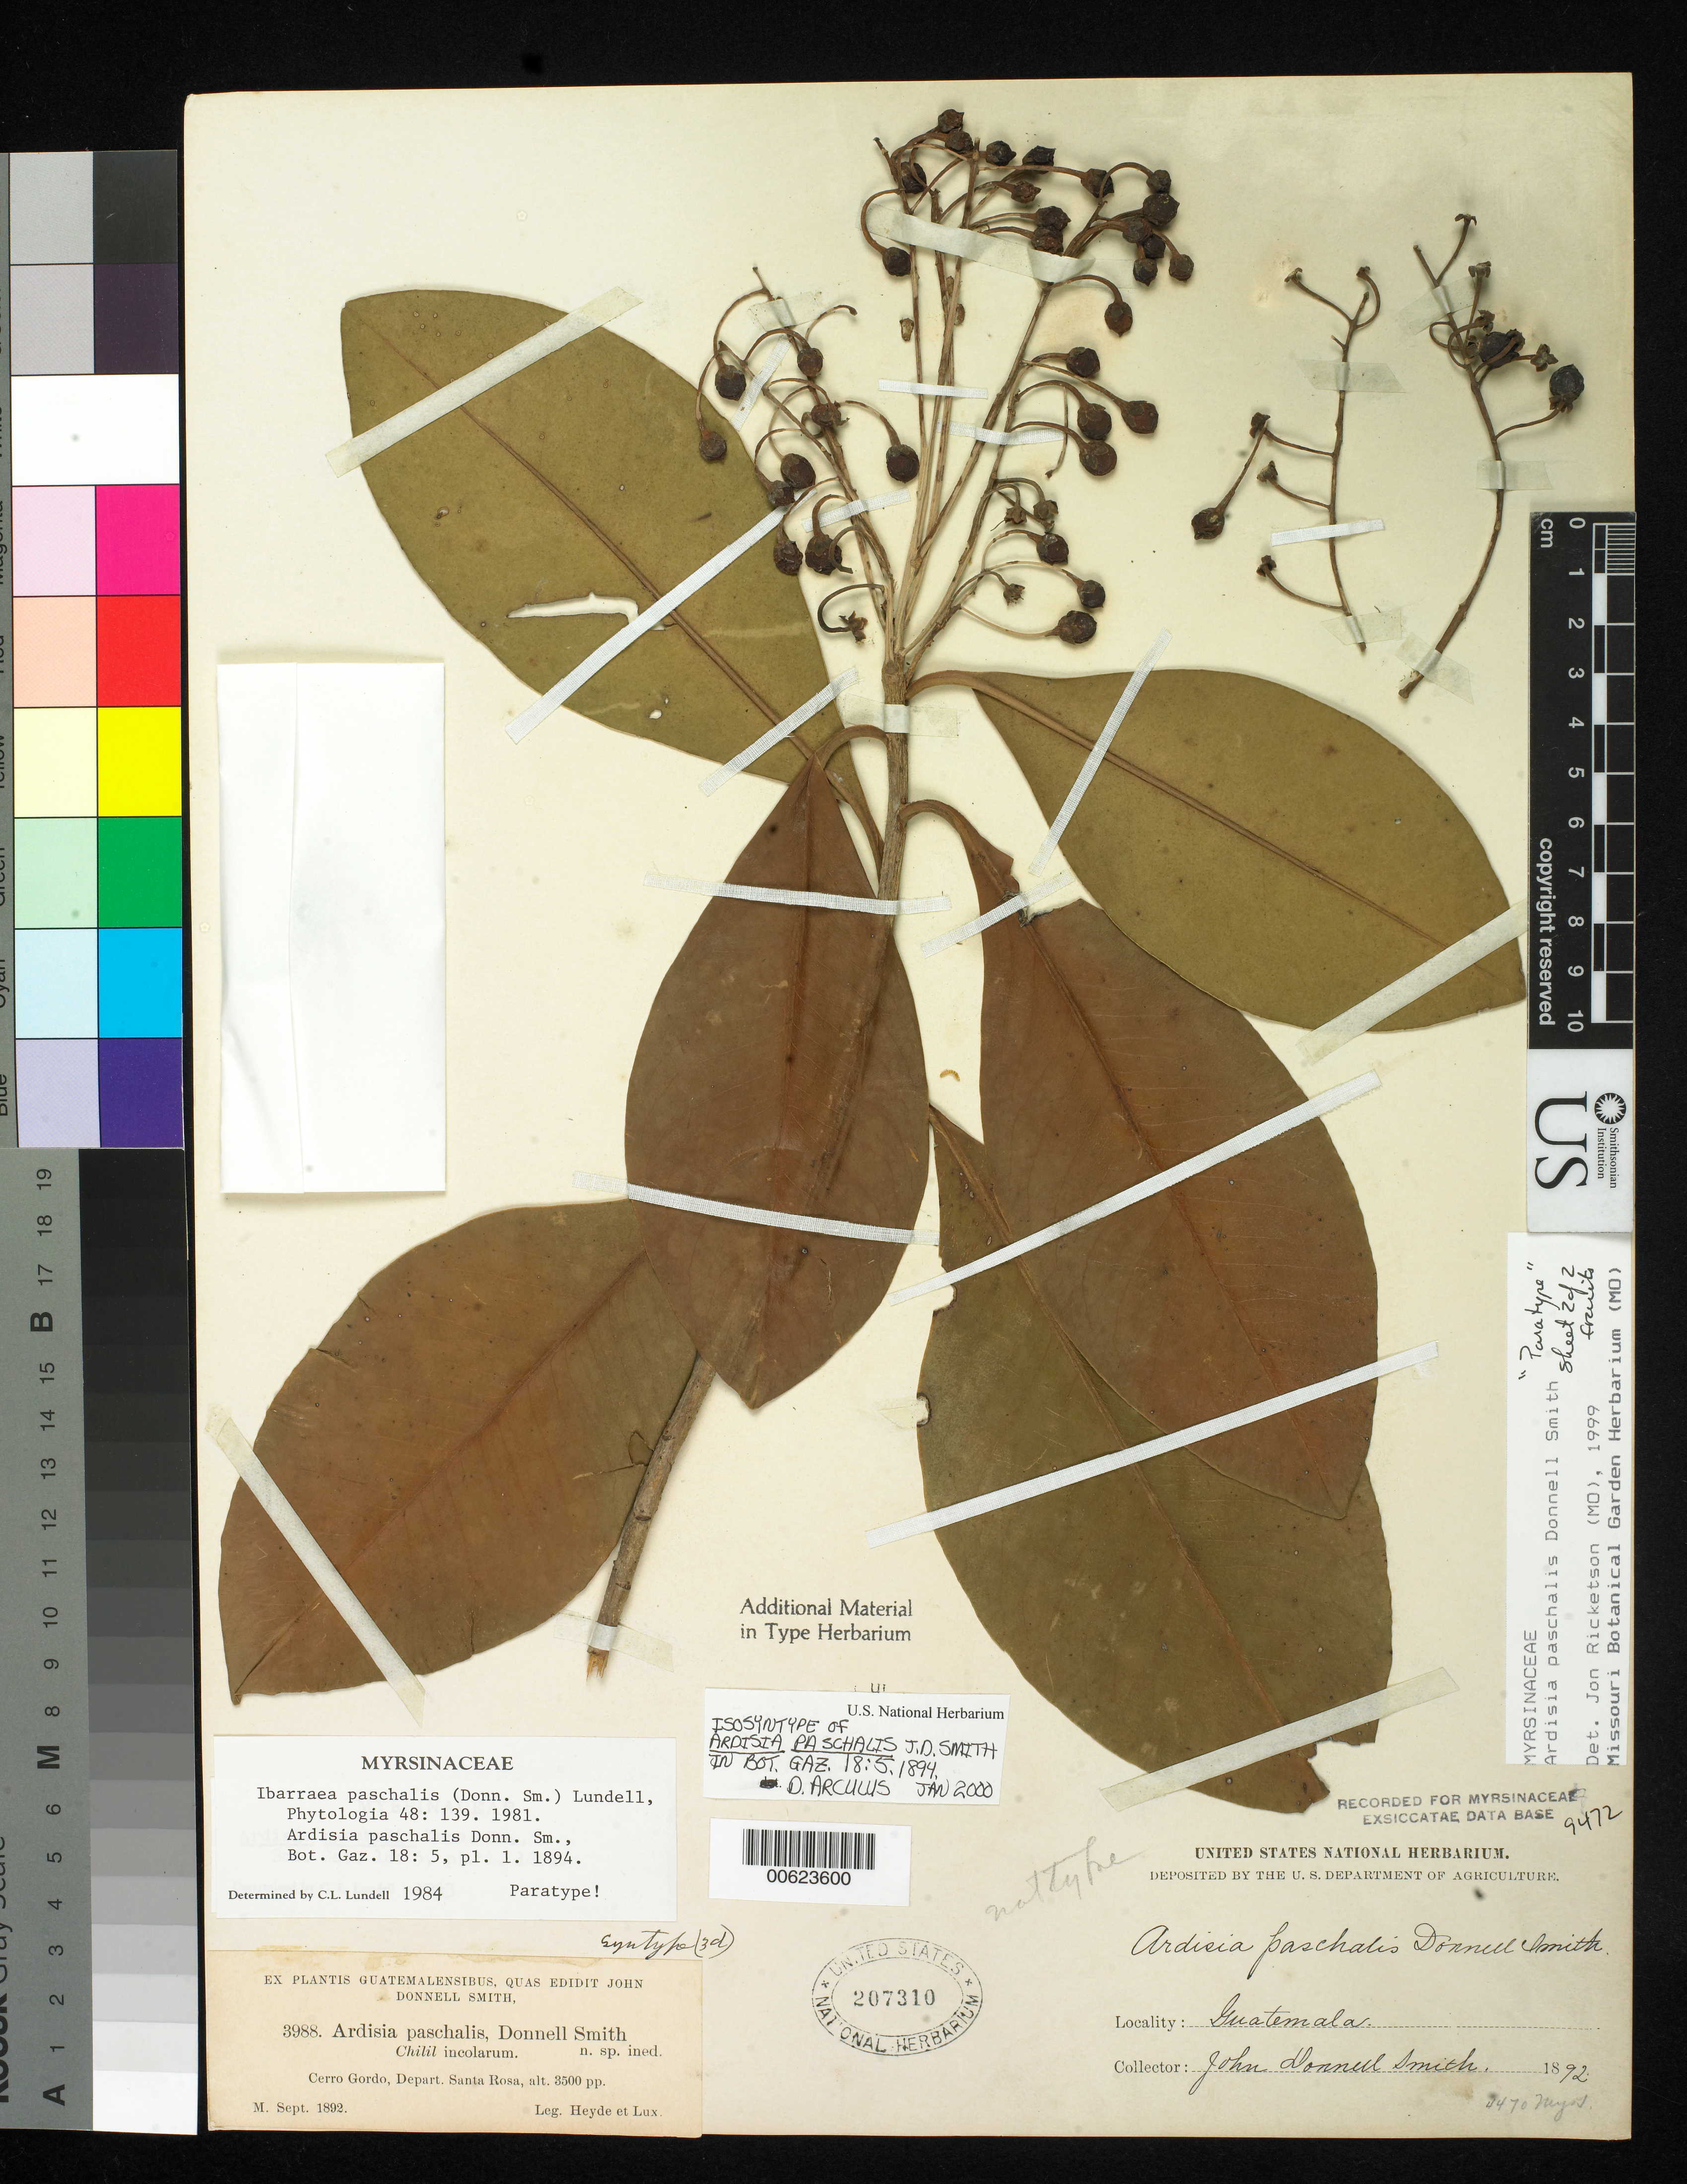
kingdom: Plantae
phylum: Tracheophyta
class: Magnoliopsida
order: Ericales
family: Primulaceae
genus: Ardisia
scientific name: Ardisia paschalis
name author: Donn. Sm.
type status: Isosyntype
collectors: E. T. Heyde & E. Lux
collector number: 3988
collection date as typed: Sep 1892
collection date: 1892-09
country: Guatemala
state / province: Santa Rosa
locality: Cerro Gordo.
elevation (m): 1067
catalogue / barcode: US 207310